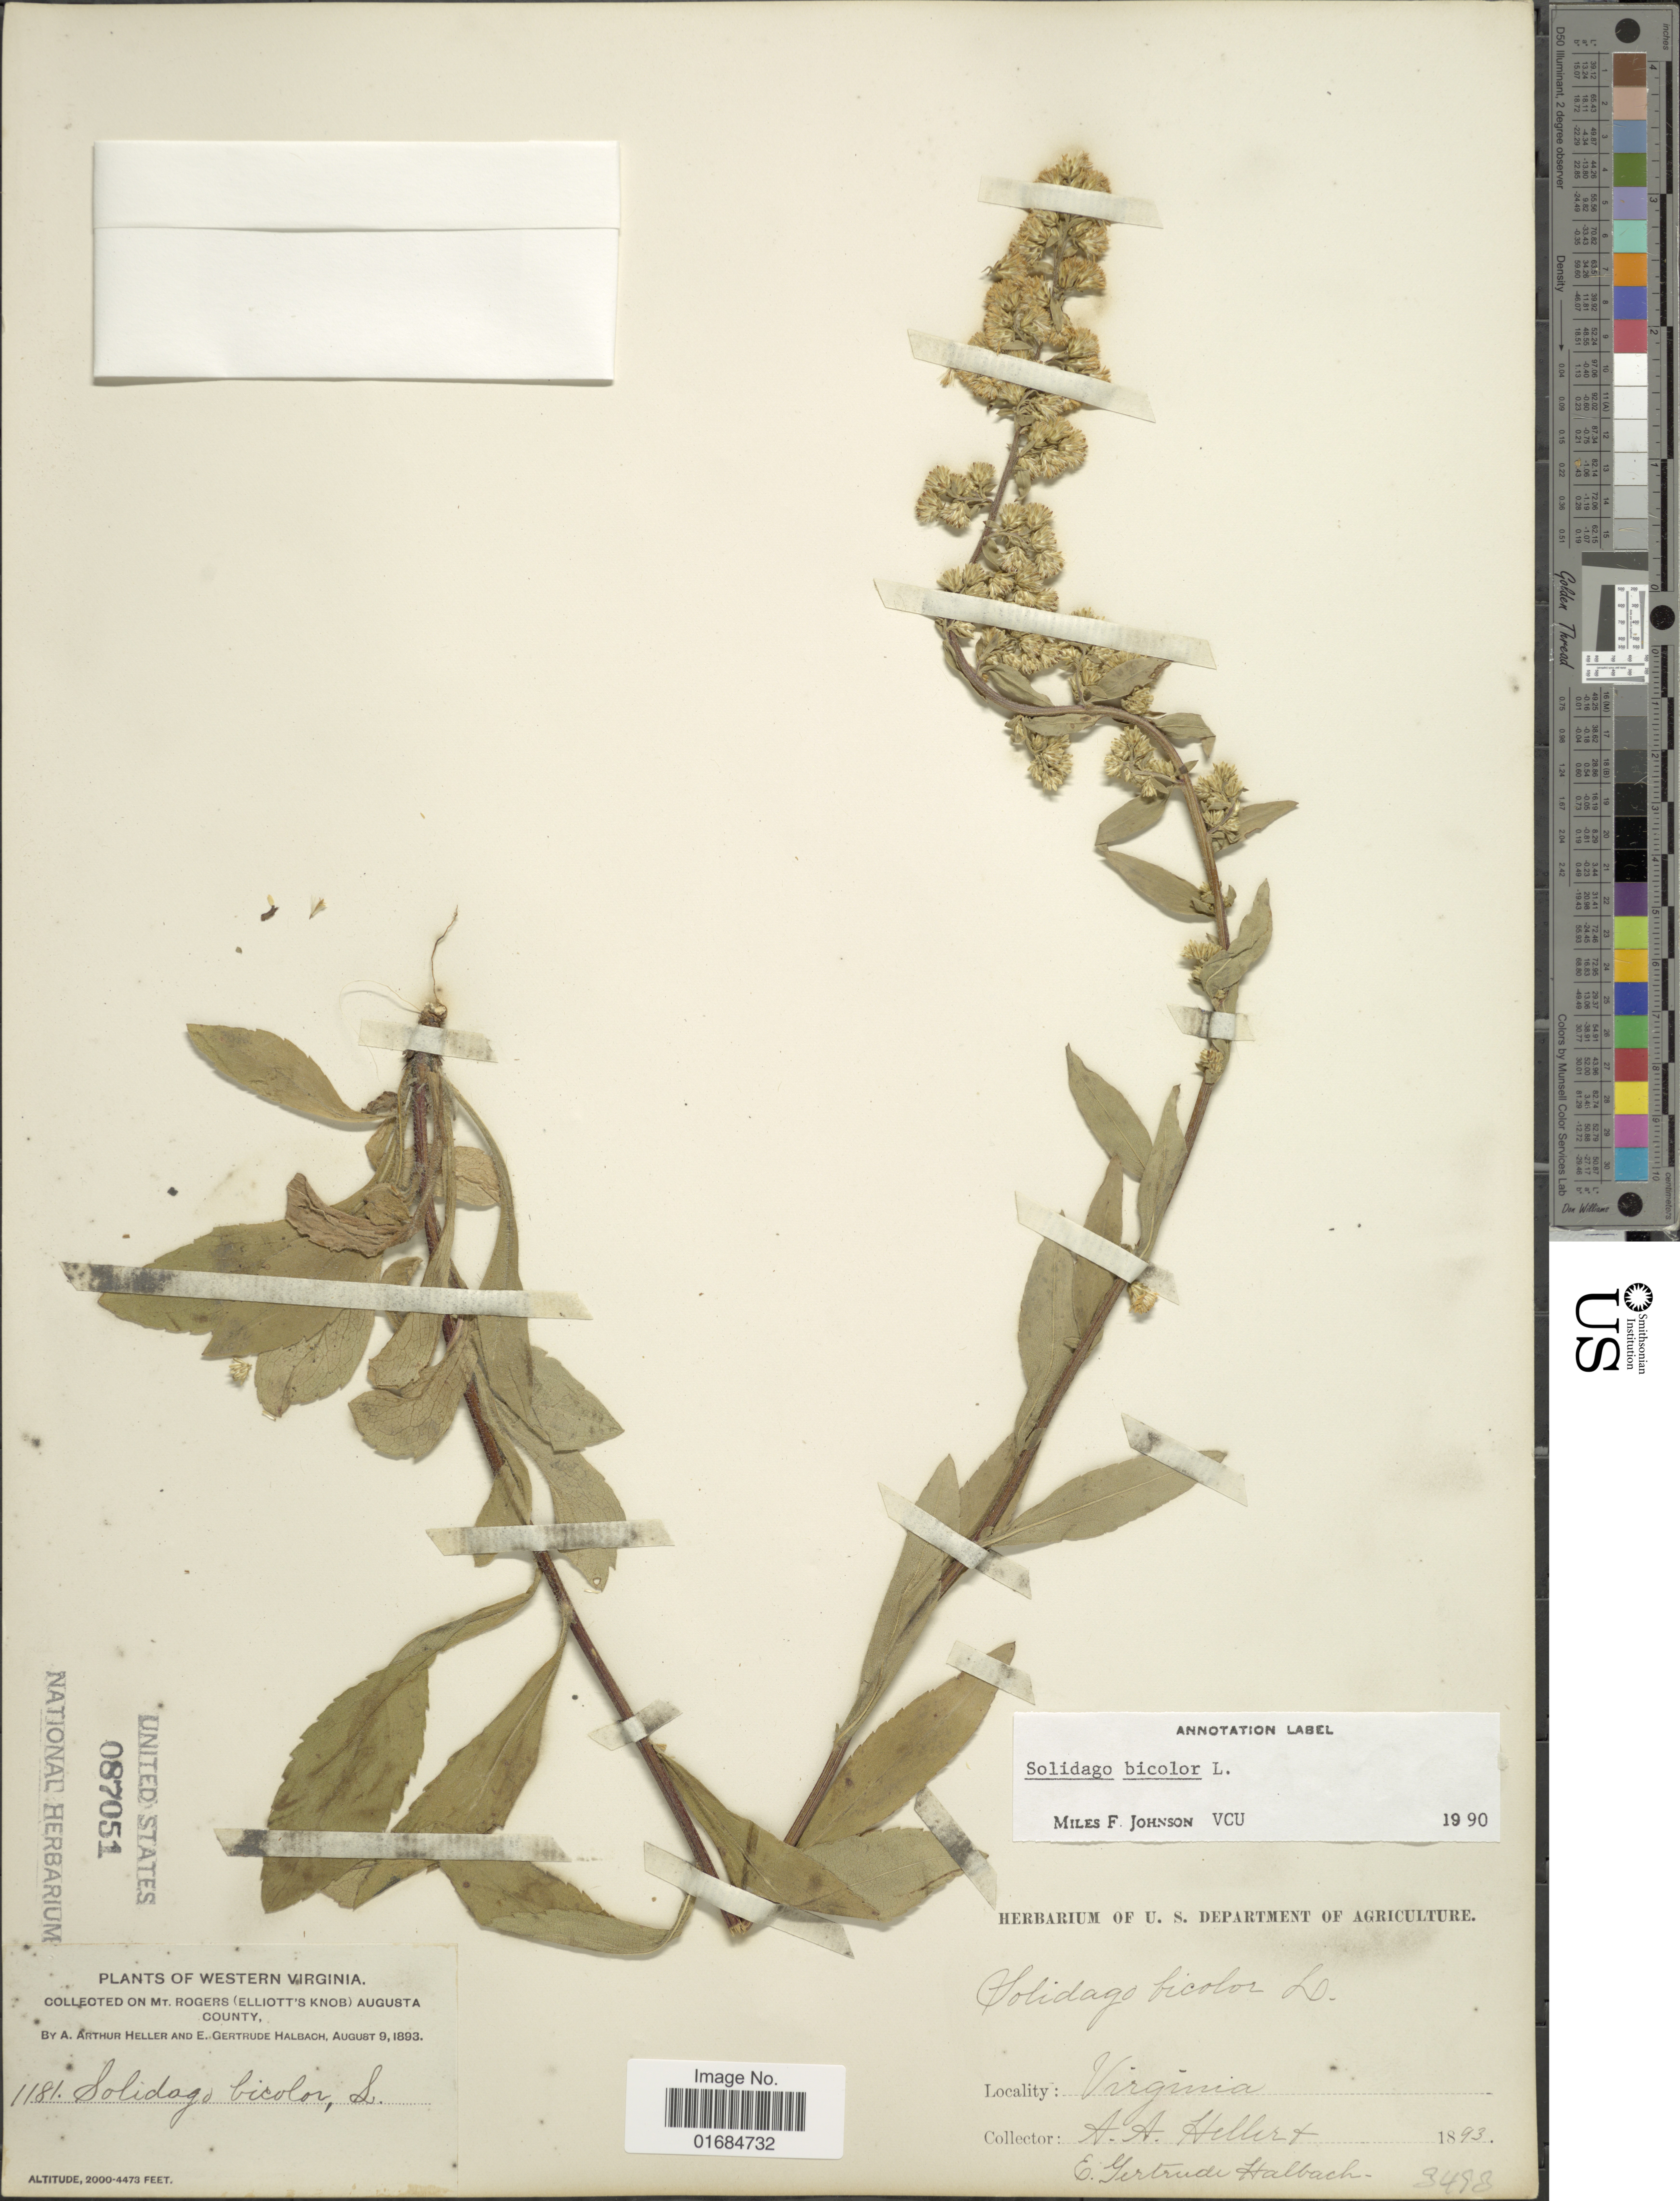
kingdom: Plantae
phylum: Tracheophyta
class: Magnoliopsida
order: Asterales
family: Asteraceae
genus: Solidago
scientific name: Solidago bicolor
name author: L.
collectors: A. A. Heller & E. G. Halbach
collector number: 1181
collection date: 1893-08-09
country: United States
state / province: Virginia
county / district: Augusta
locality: Western Virginia. On Mt. Rigers (Elliott's Knob) Augusta County.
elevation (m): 610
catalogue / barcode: US 87051